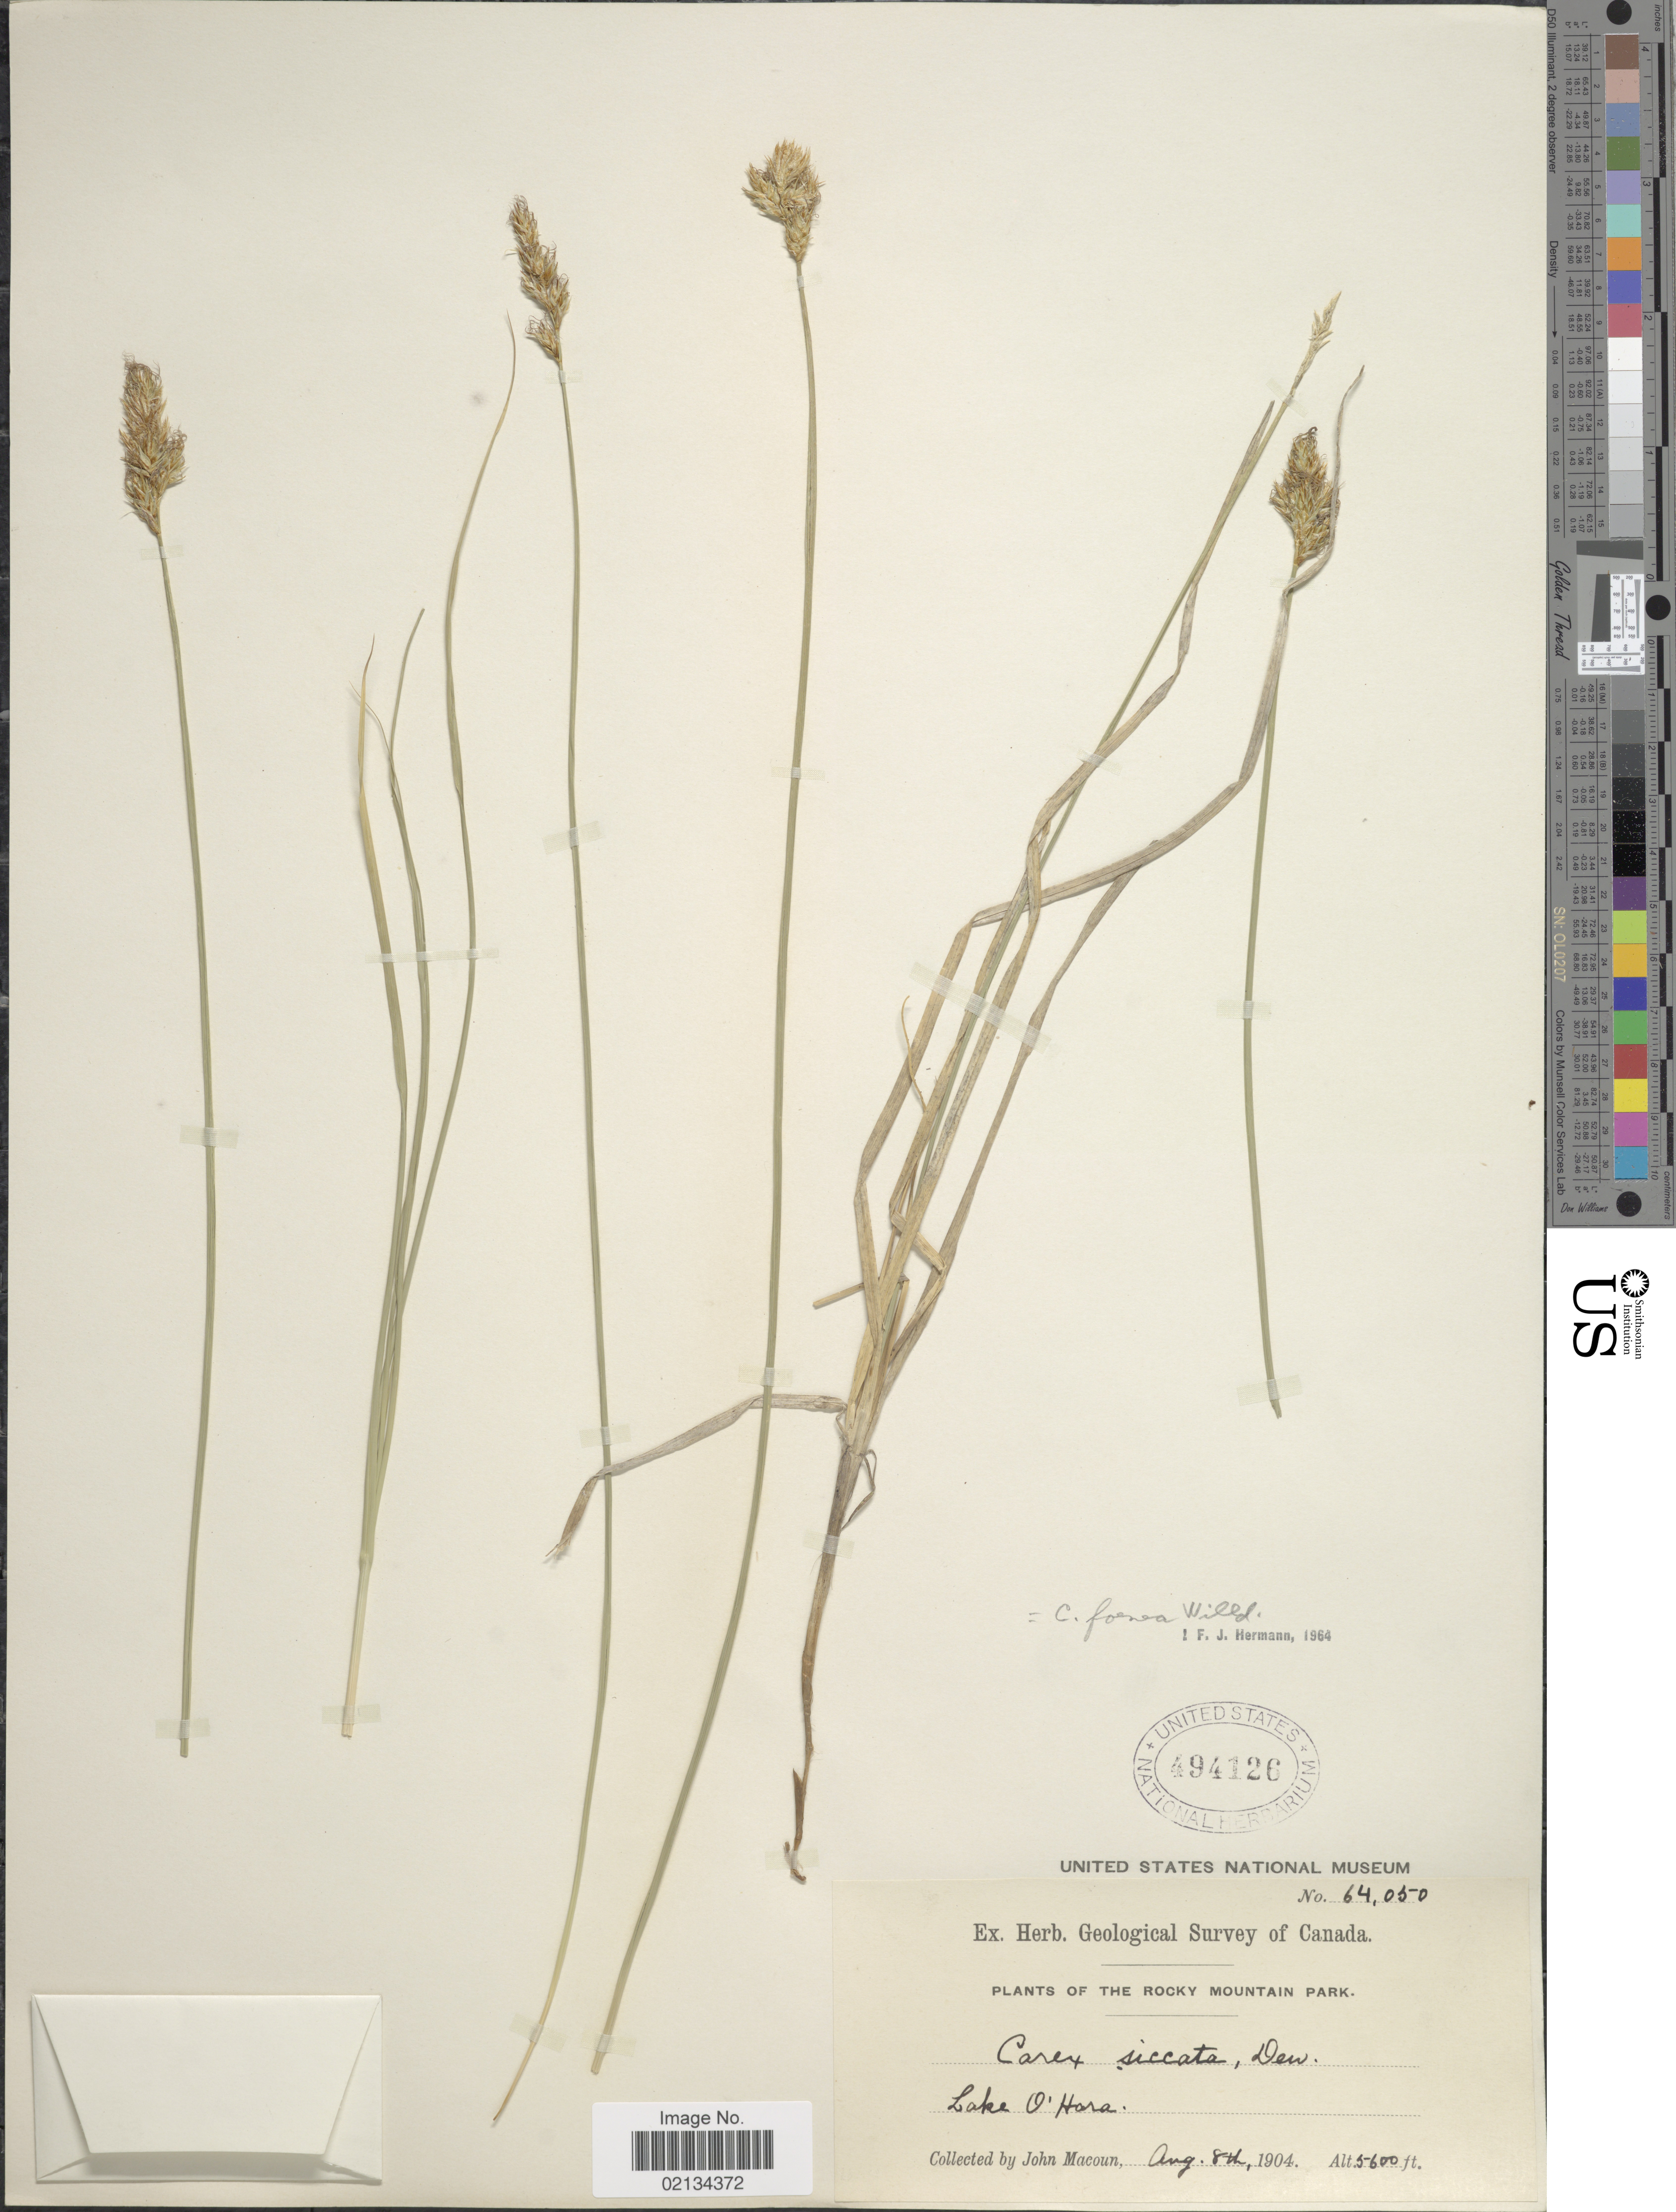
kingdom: Plantae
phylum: Tracheophyta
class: Liliopsida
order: Poales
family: Cyperaceae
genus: Carex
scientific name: Carex siccata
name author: Dewey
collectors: J. Macoun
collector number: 64050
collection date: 1904-08-08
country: Canada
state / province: British Columbia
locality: The Rocky Mountain Park, Lake O'Hara.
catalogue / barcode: US 494126